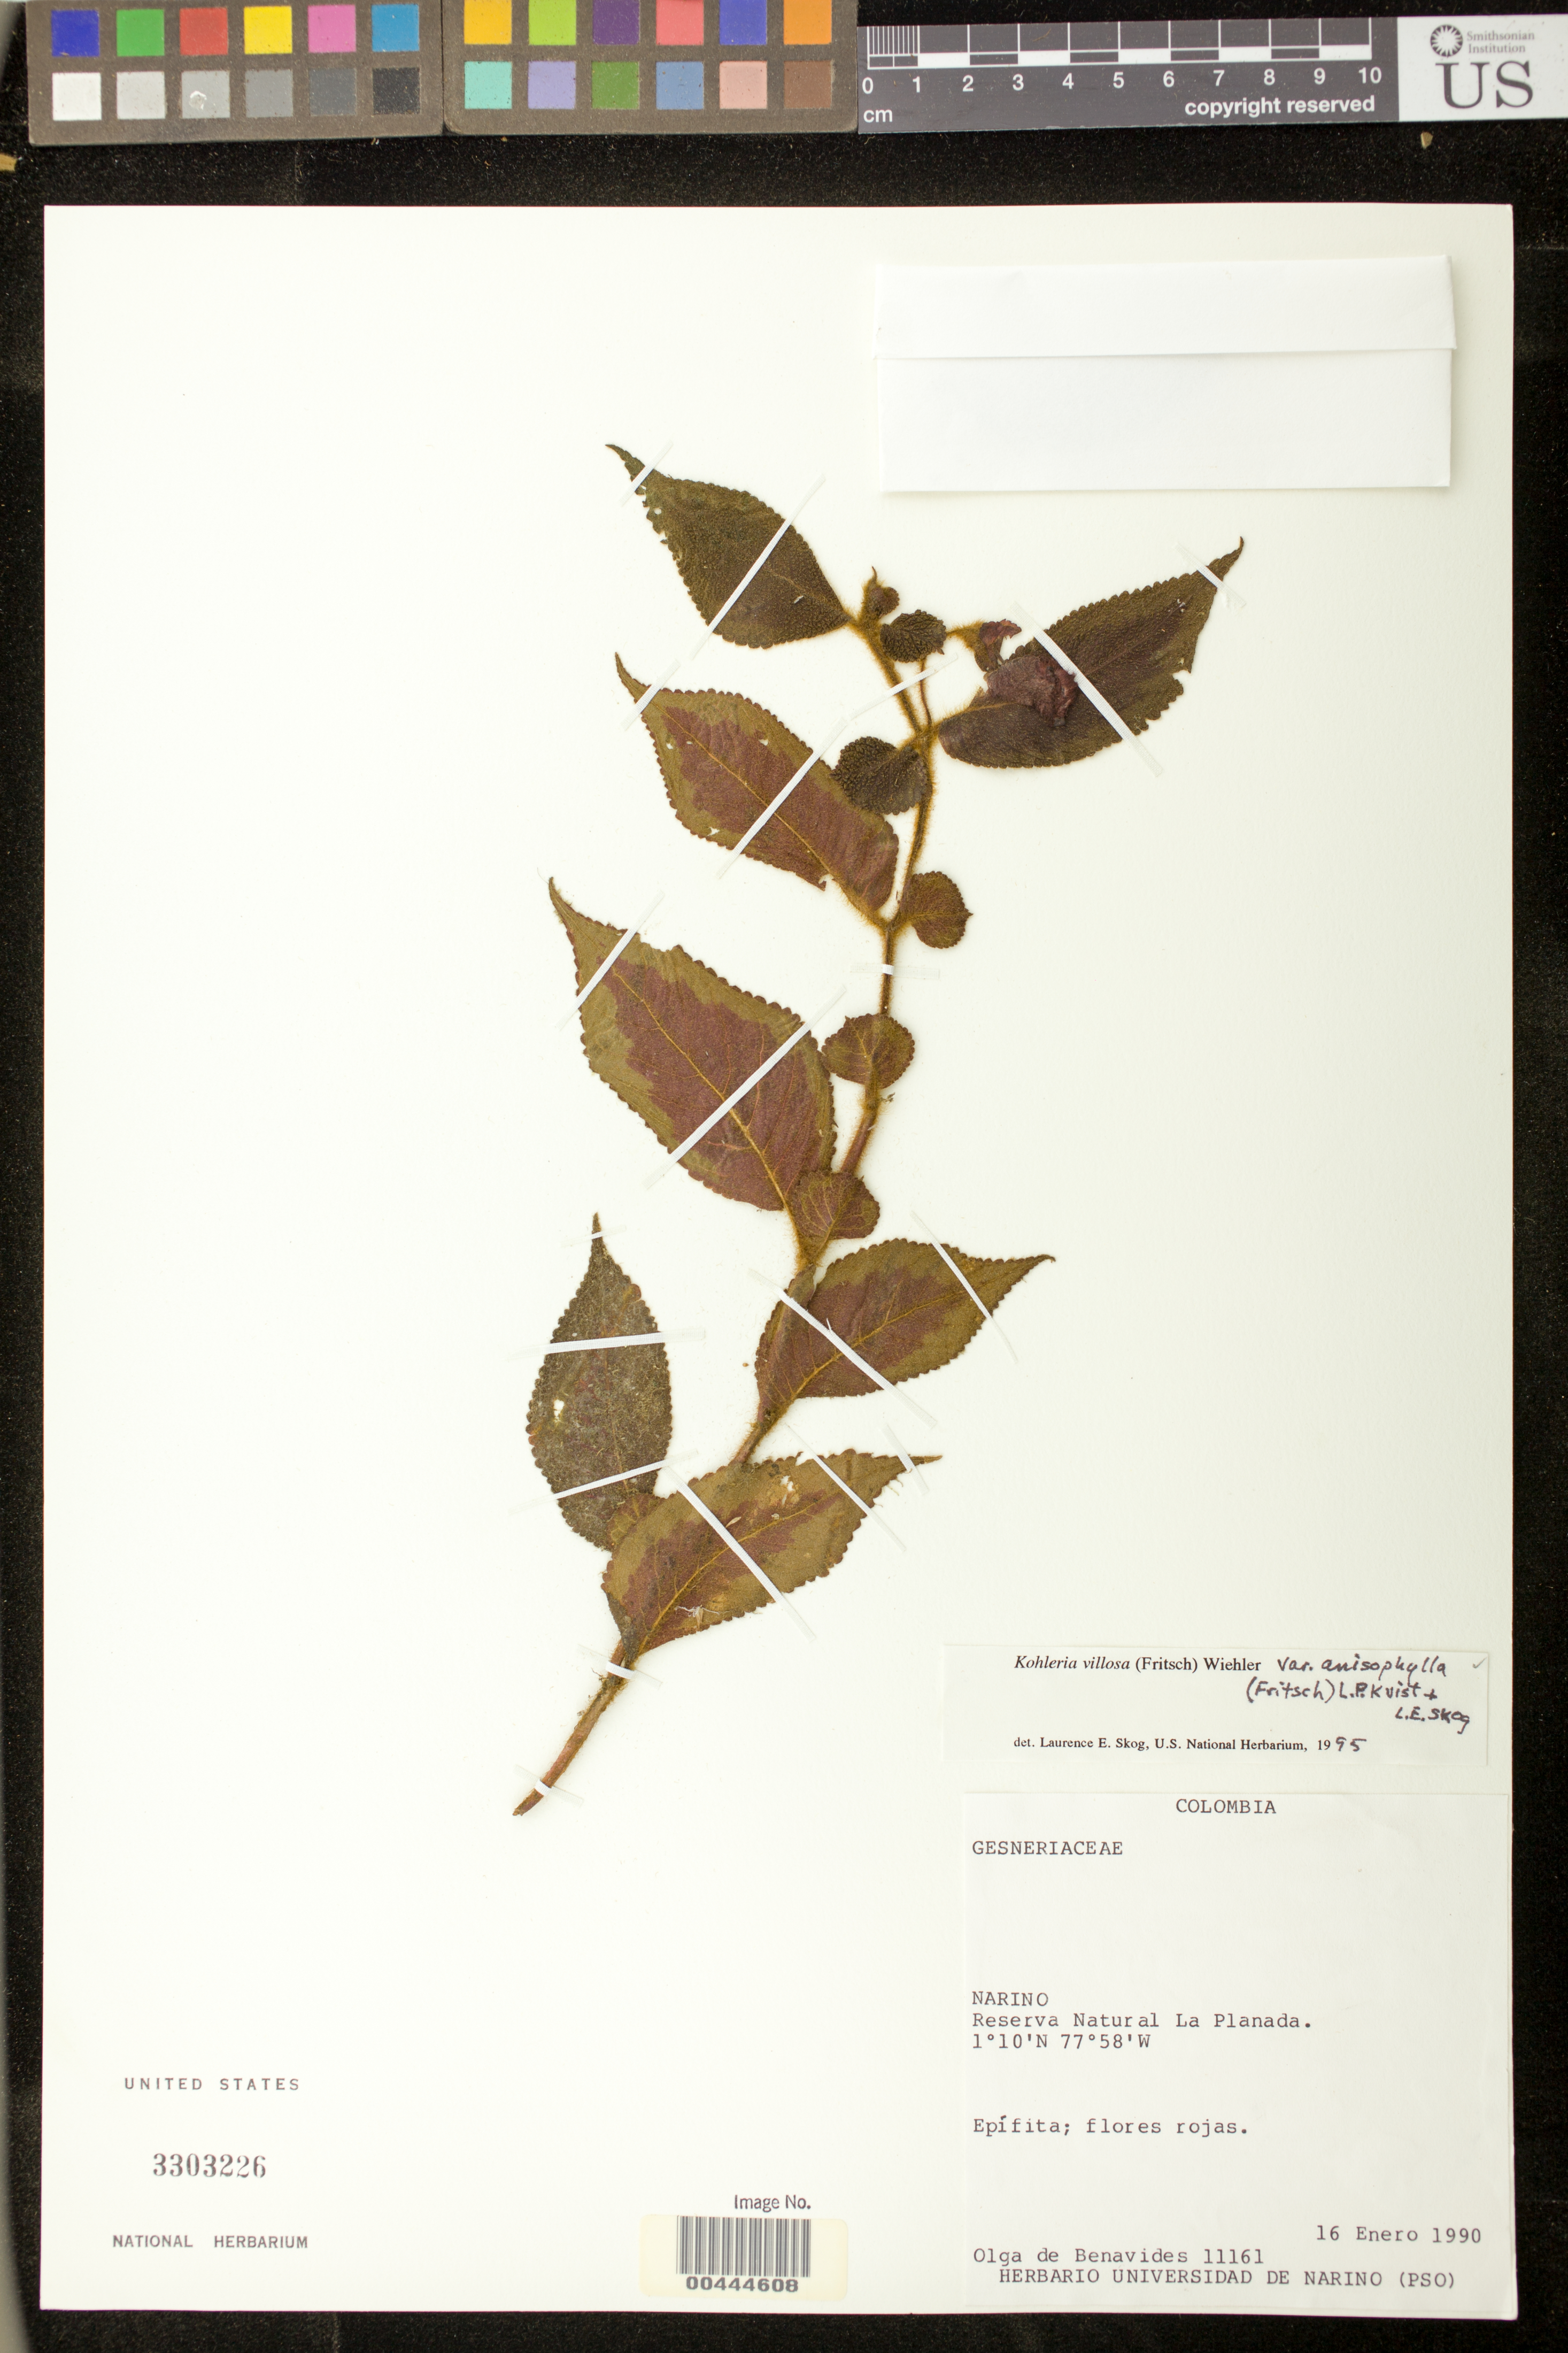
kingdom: Plantae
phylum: Tracheophyta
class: Magnoliopsida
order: Lamiales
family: Gesneriaceae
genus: Kohleria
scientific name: Kohleria anisophylla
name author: (Fritsch) Wiehler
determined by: Skog, Laurence E.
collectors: Olga S. de Benavides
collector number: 11161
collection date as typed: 16 Jan 1990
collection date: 1990-01-16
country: Colombia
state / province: Nariño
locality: Ricaurte Mun., La Planada Natural Reserve, Chucunes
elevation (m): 1800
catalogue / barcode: US 3303226